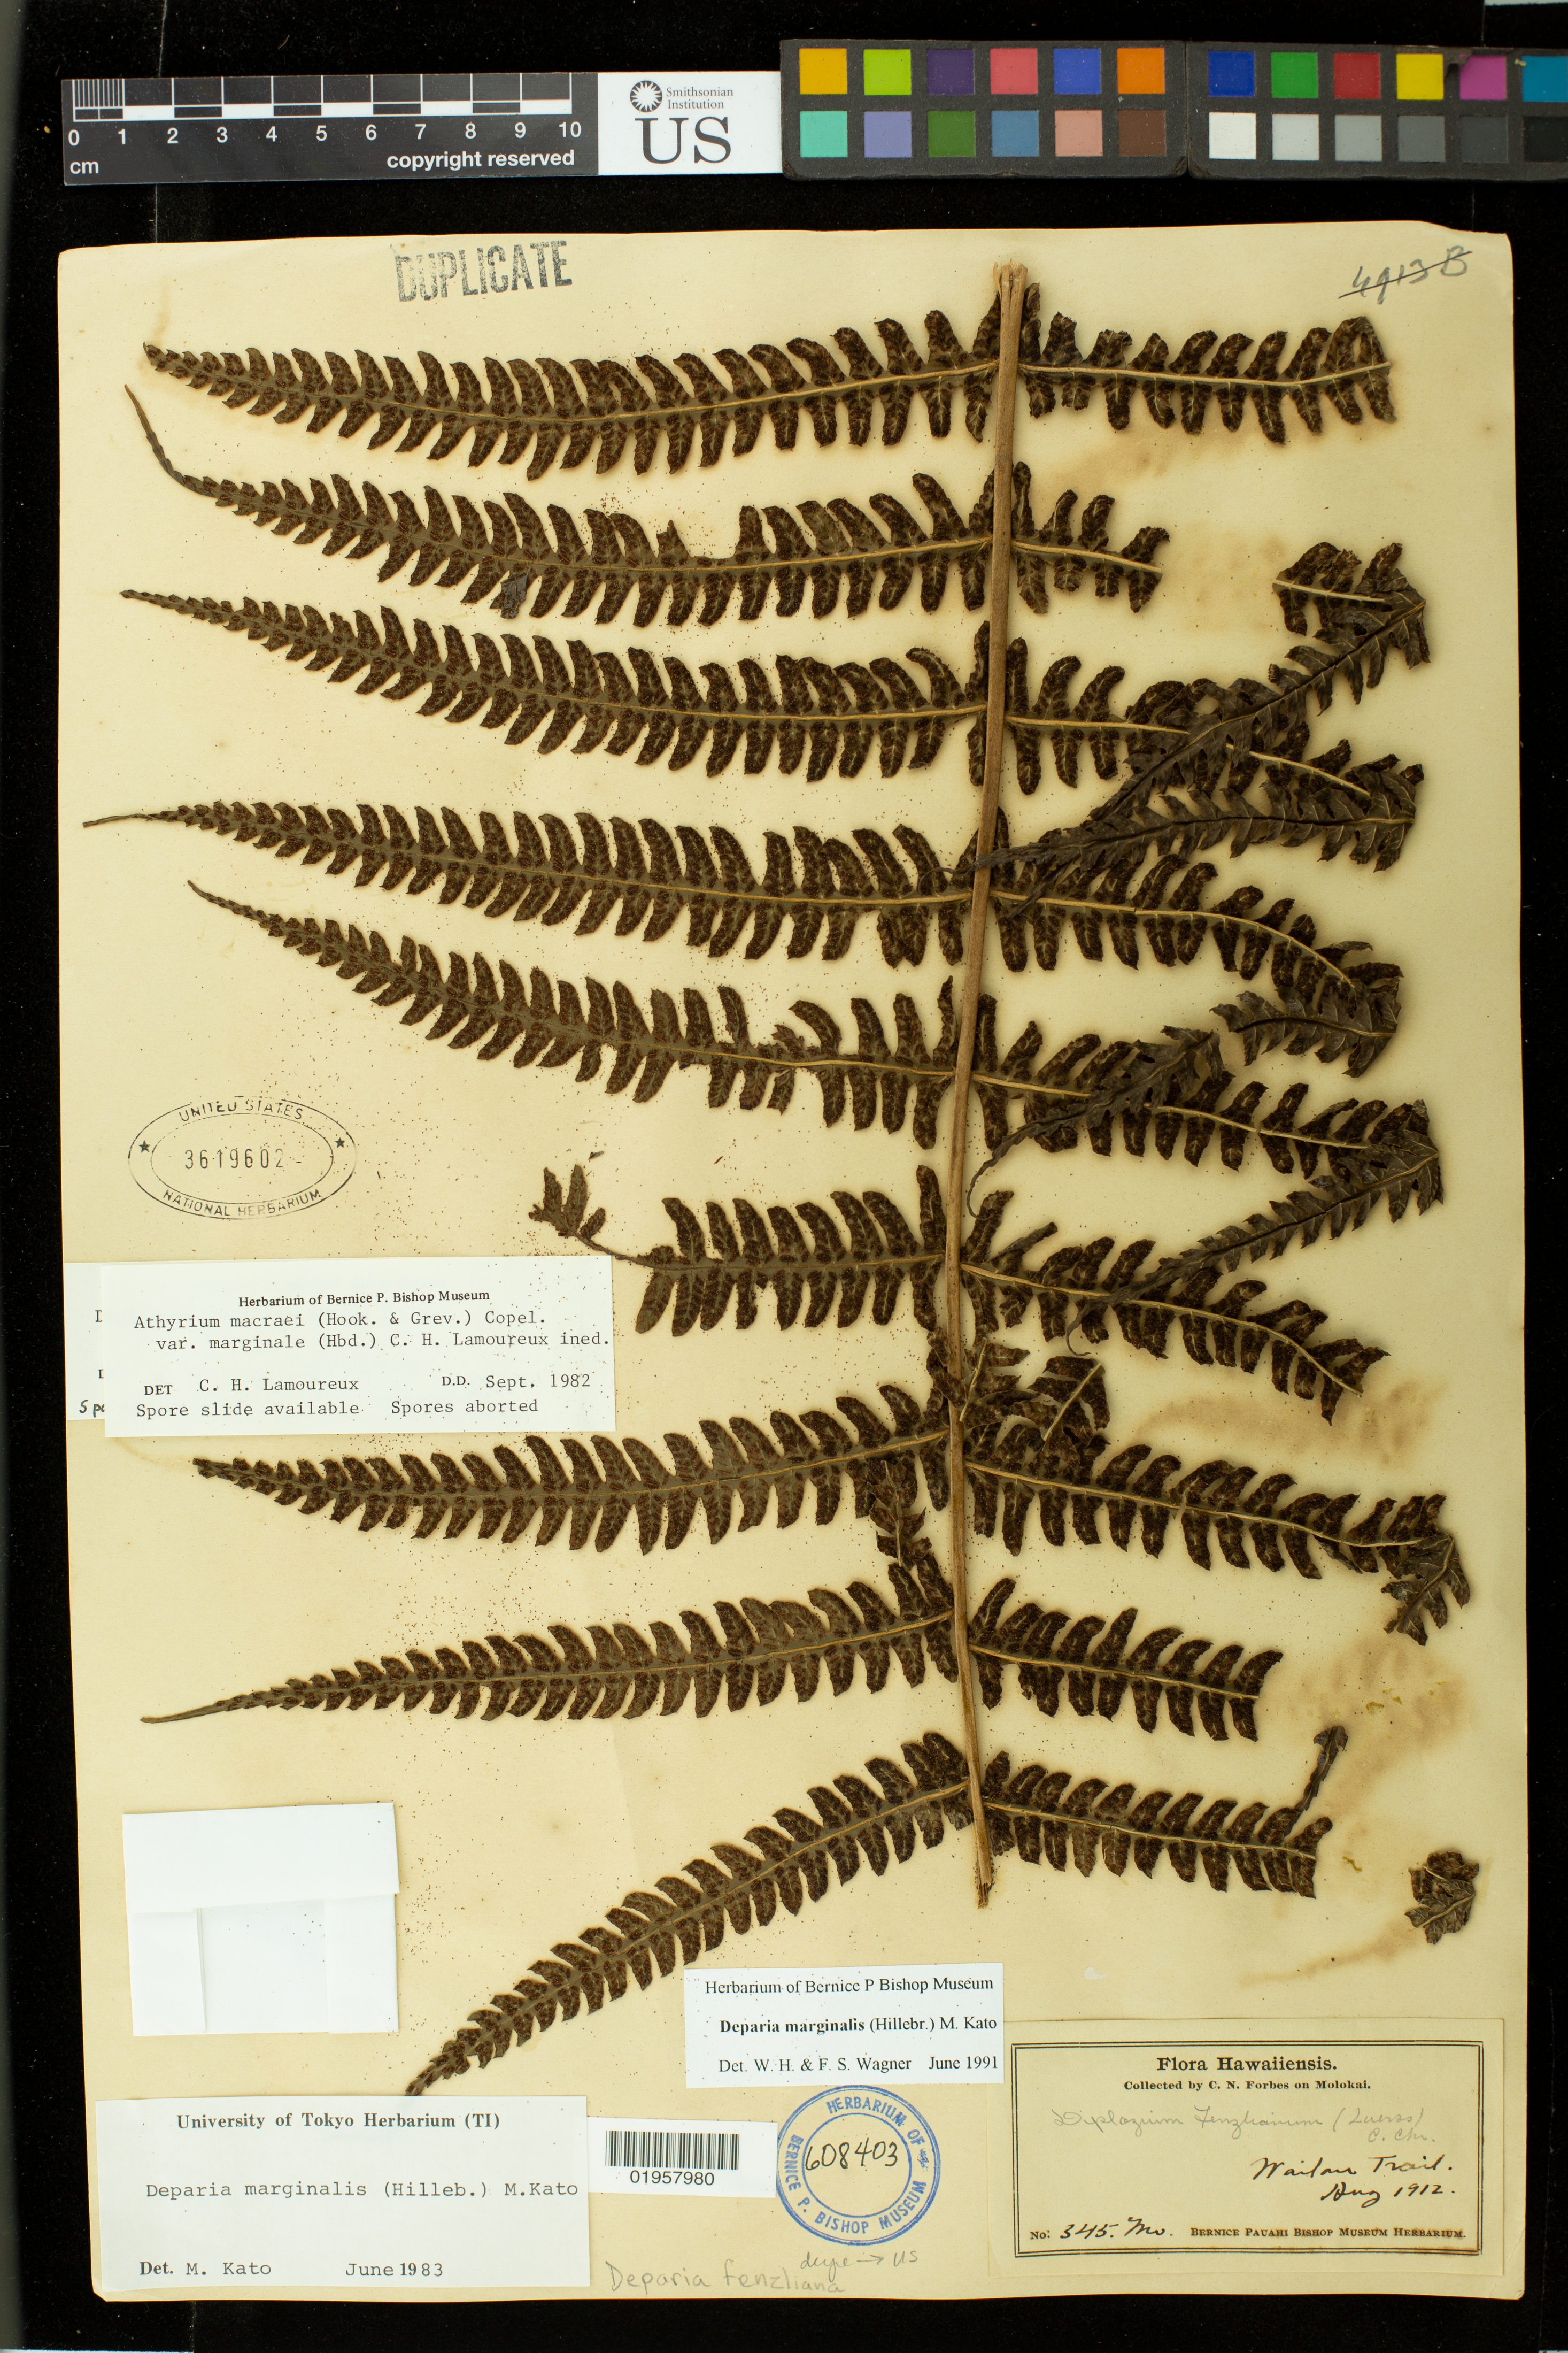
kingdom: Plantae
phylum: Tracheophyta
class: Polypodiopsida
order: Polypodiales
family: Athyriaceae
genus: Deparia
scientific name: Deparia marginalis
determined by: Wagner, W. H.; Wagner, F. S.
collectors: C. N. Forbes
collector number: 345.Mo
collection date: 1912-08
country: United States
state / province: Hawaii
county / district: Maui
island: Moloka'i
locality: Wailau Trail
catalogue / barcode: US 3619602